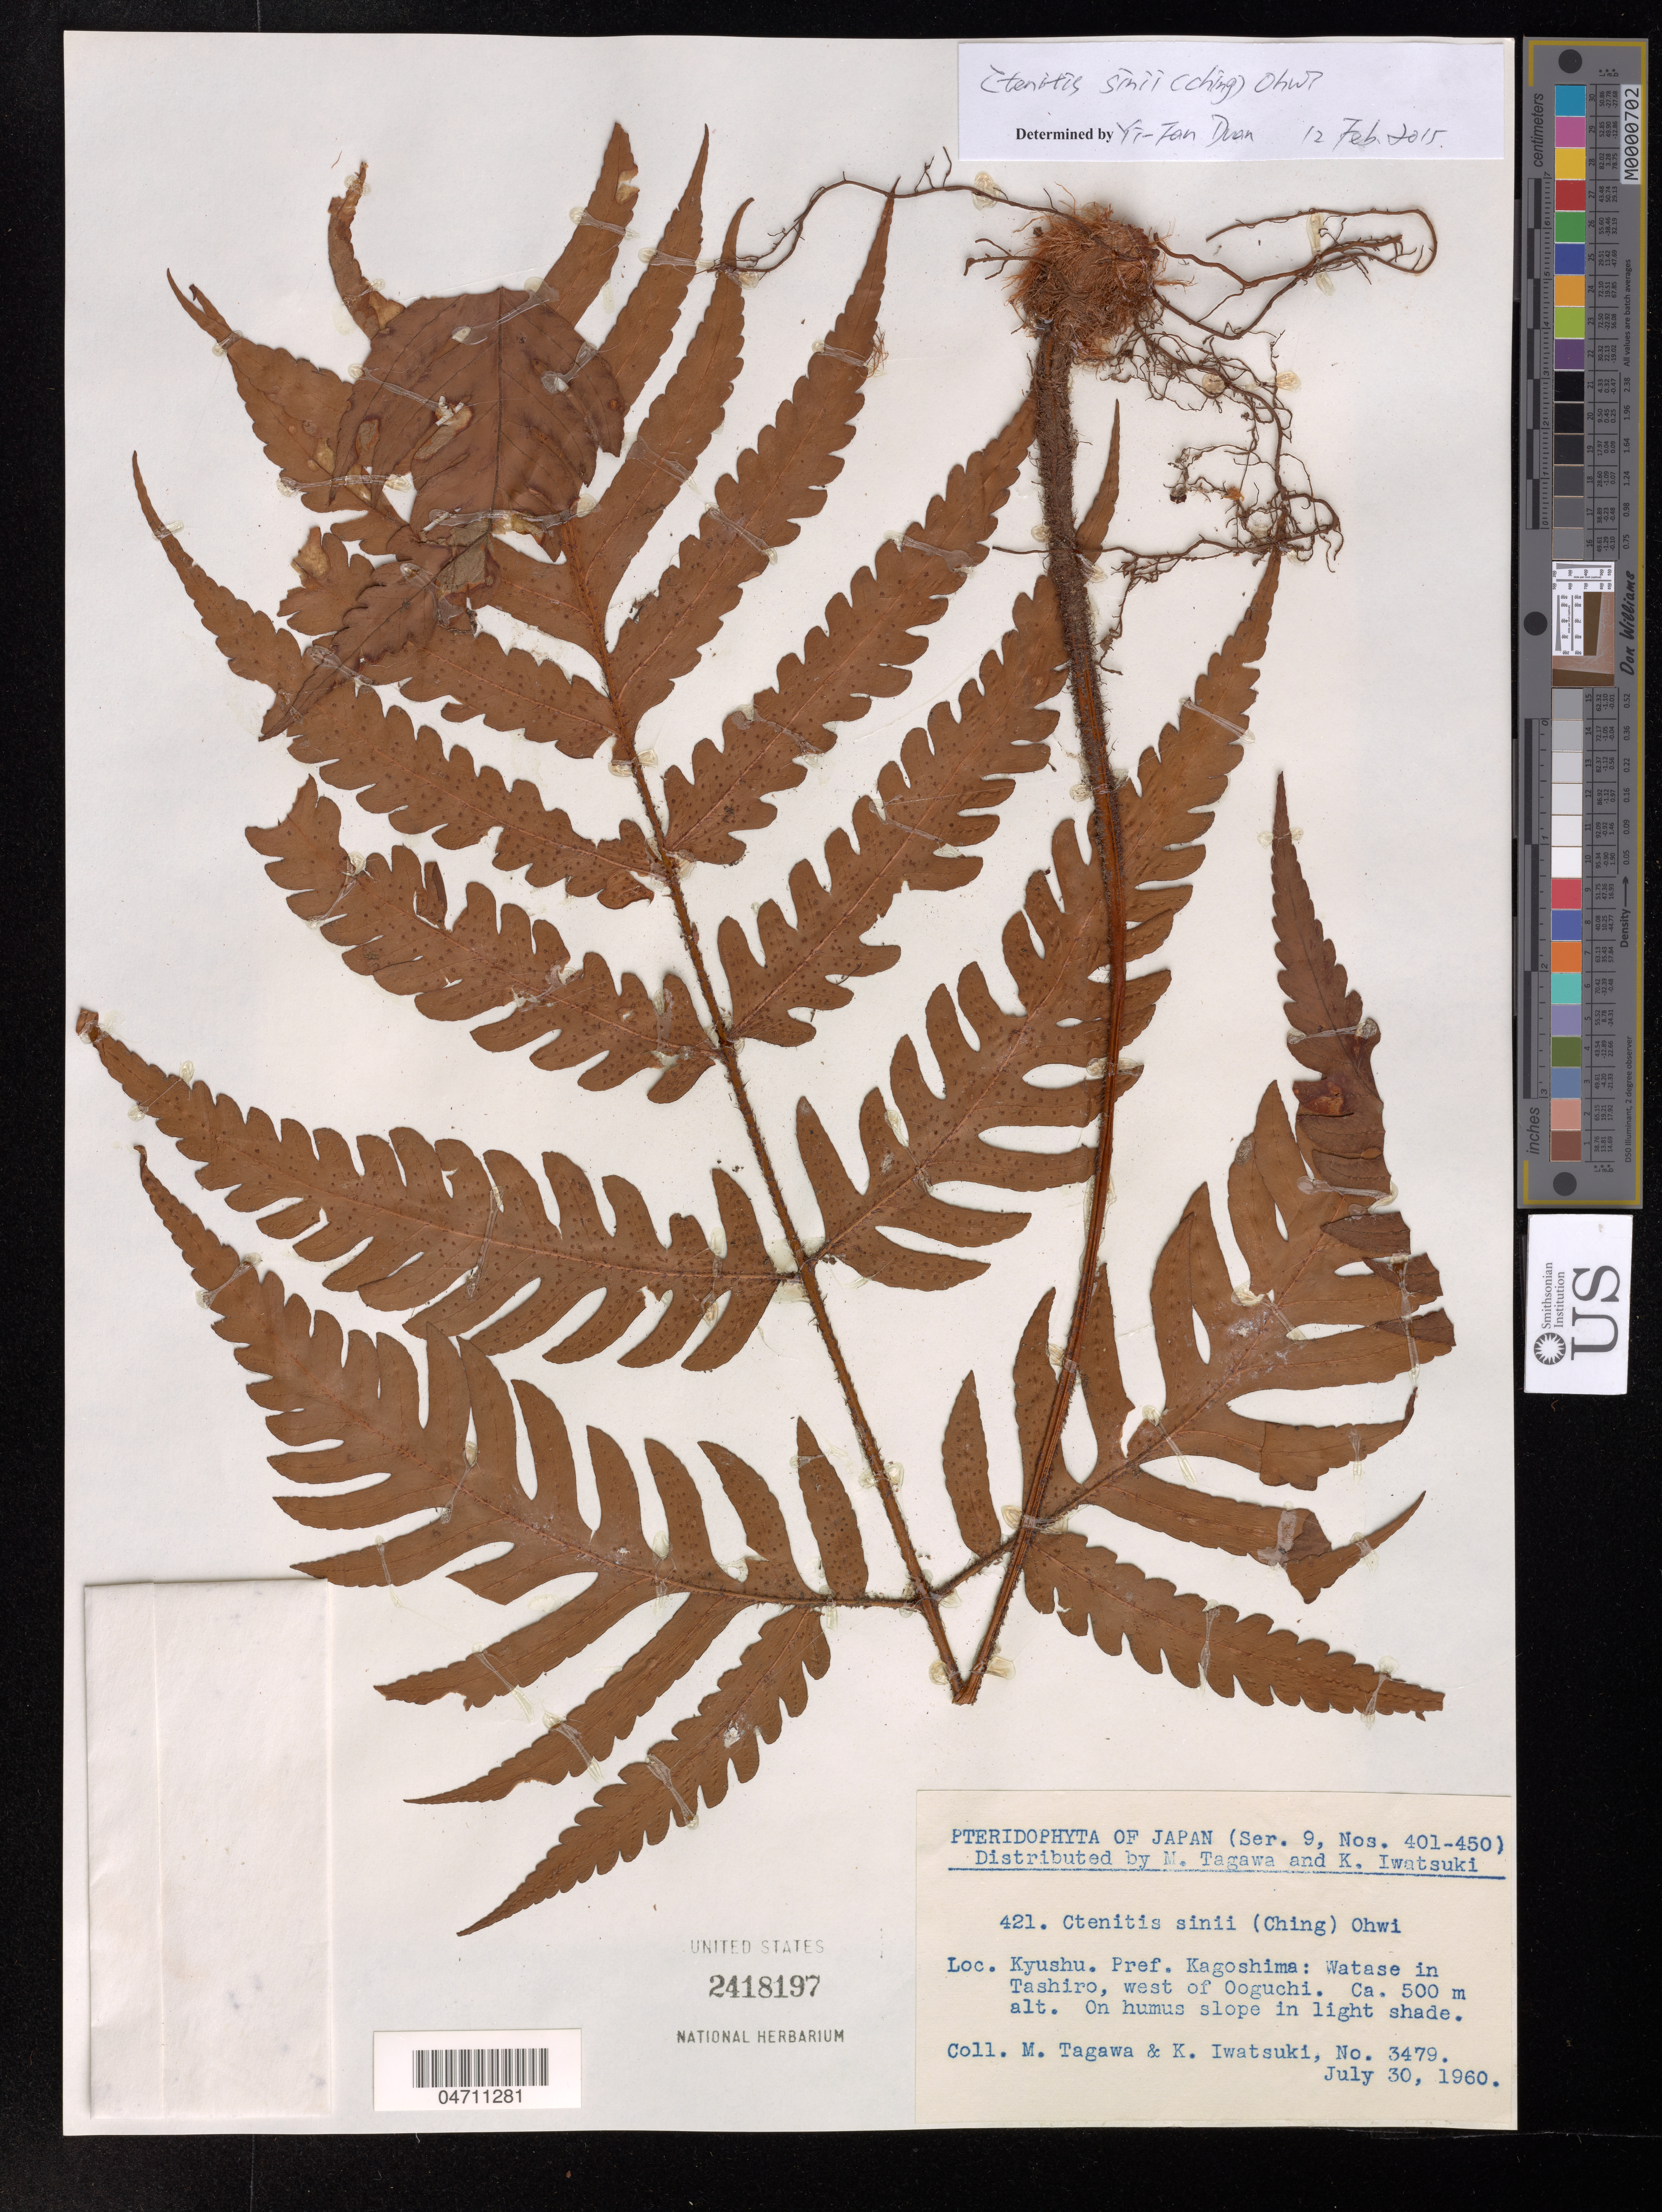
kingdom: Plantae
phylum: Tracheophyta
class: Polypodiopsida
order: Polypodiales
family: Dryopteridaceae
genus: Ctenitis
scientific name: Ctenitis sinii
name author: (Ching) Ohwi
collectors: M. Tagawa & K. Iwatsuki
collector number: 3479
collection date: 1960-07-30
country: Japan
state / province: Kagosima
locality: Kyushu. Pref. Kagoshima: Watase in Tashiro, west of Ooguchi.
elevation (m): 500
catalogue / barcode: US 2418197